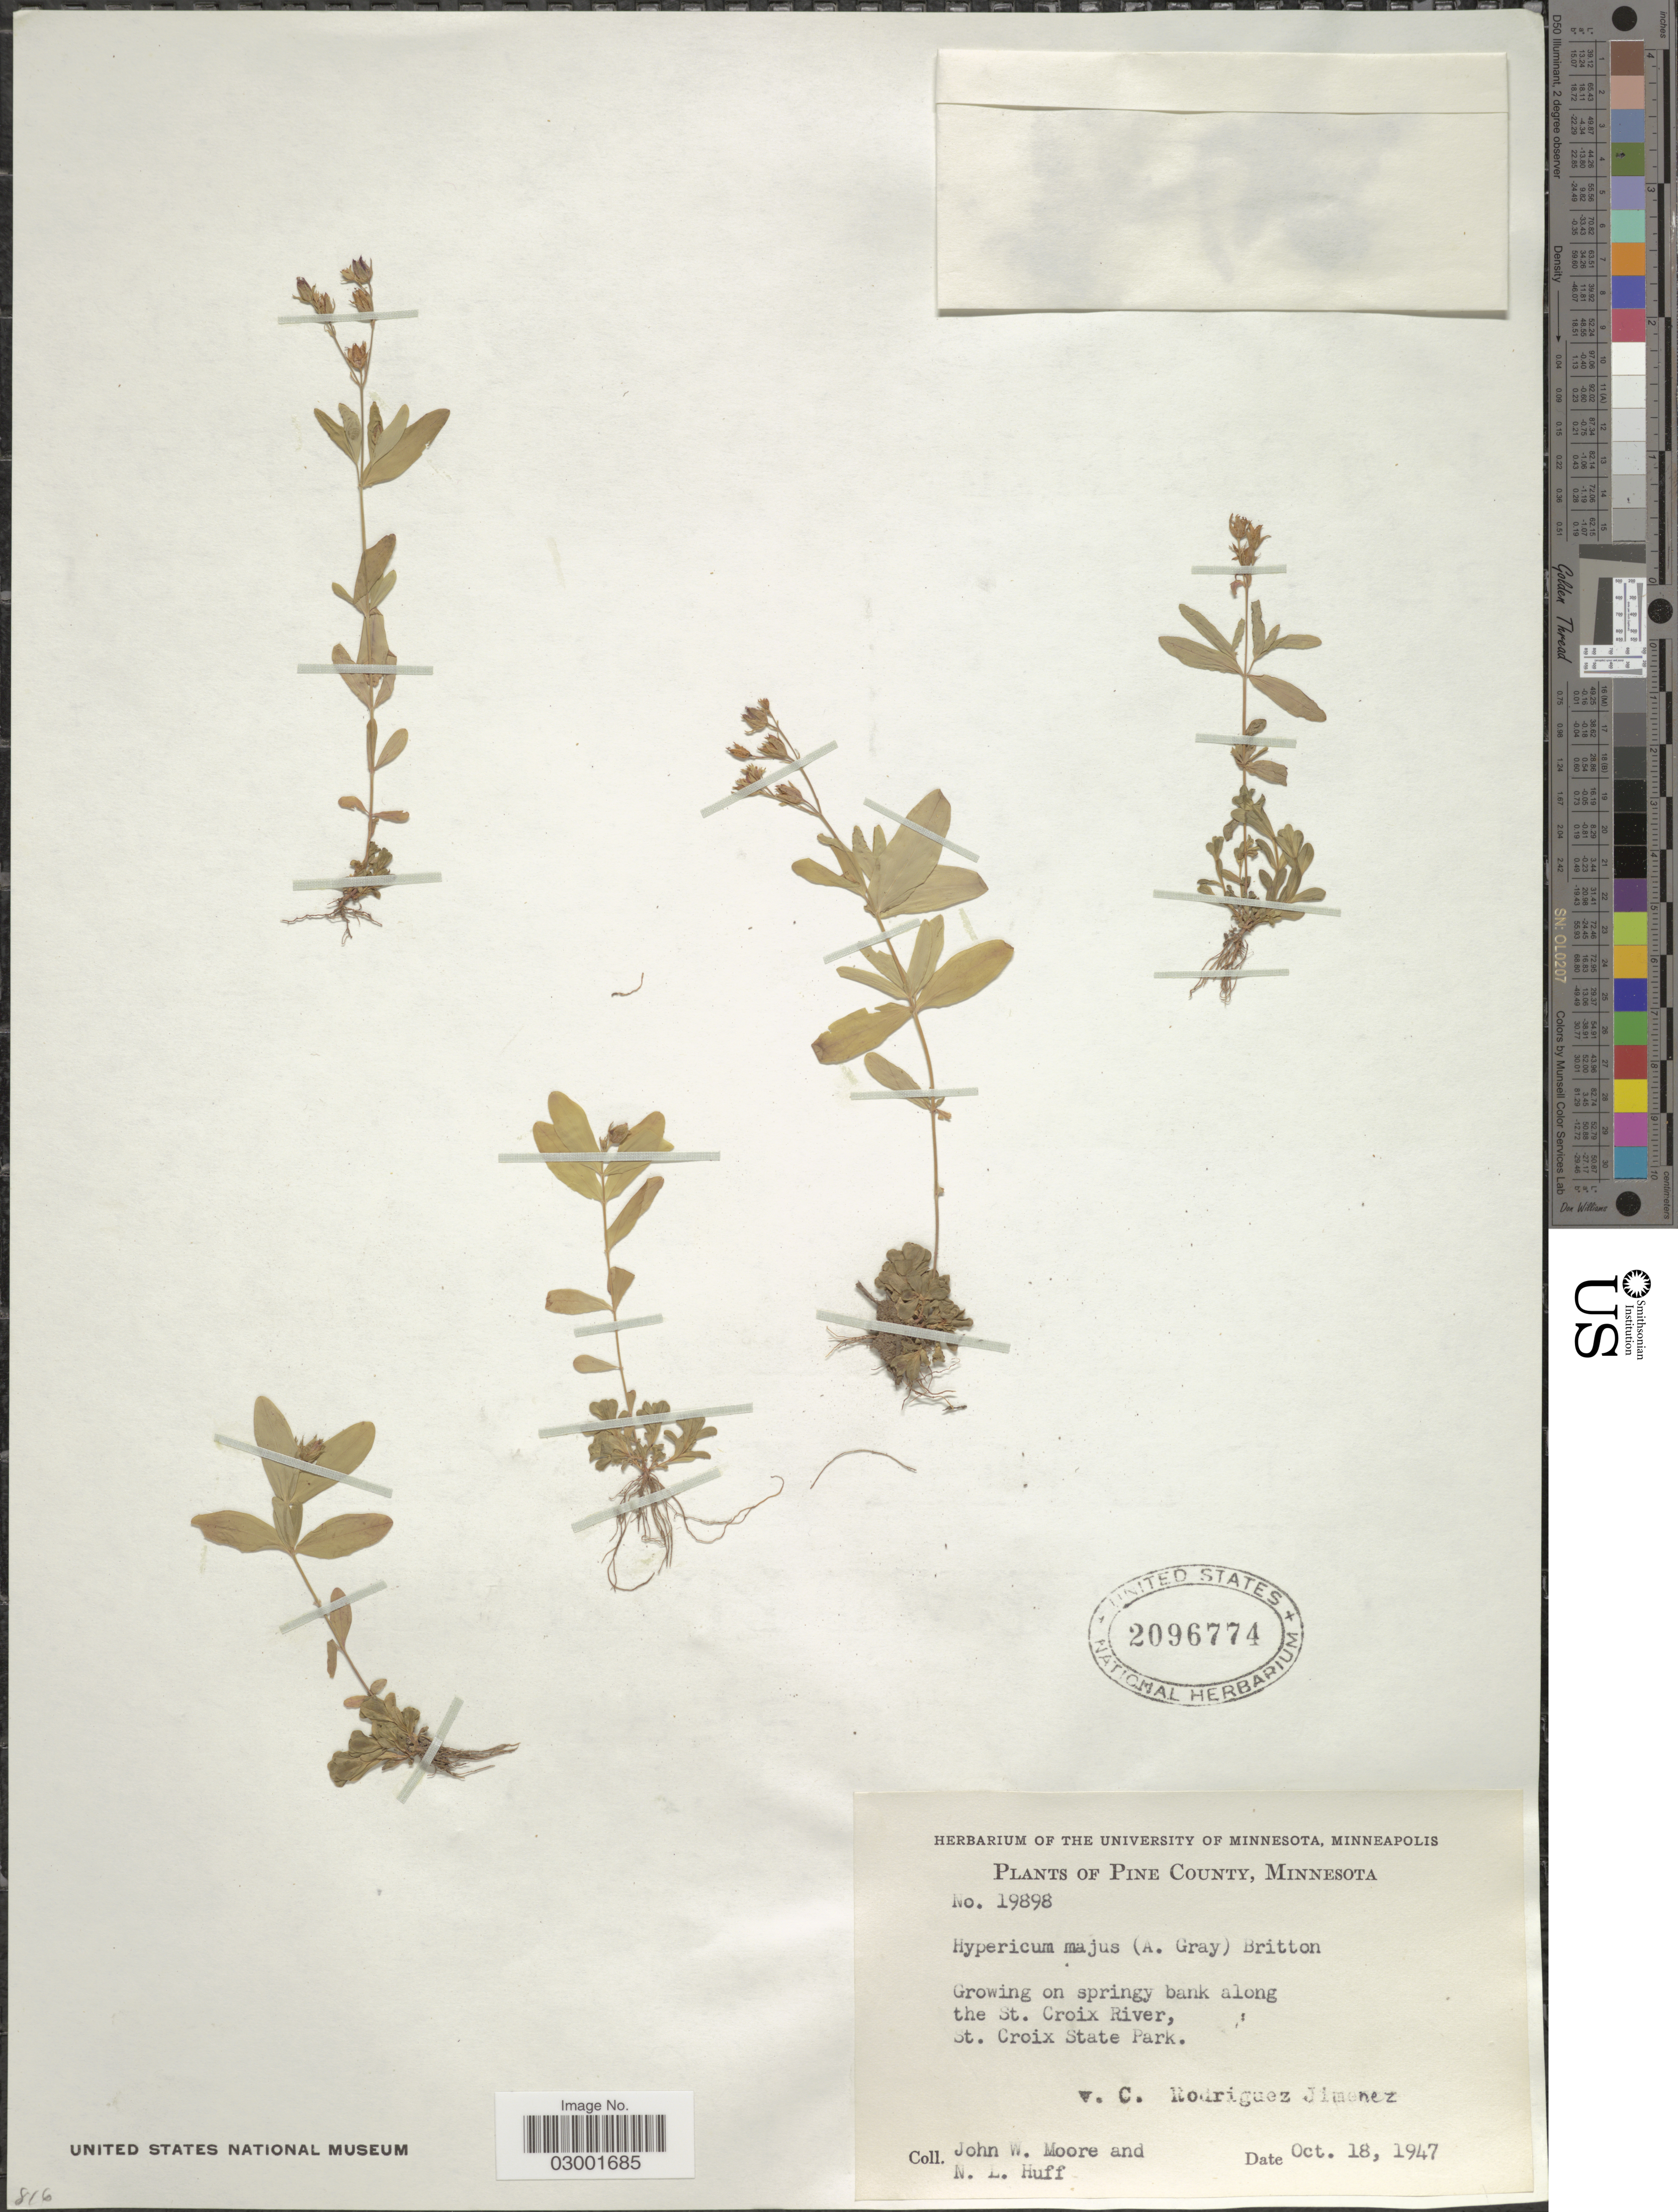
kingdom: Plantae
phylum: Tracheophyta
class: Magnoliopsida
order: Malpighiales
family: Hypericaceae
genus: Hypericum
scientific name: Hypericum majus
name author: (A. Gray) Britton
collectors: J. Moore & N. Huff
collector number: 19898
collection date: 1947-10-18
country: United States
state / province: Minnesota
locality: Pine County. Growing on springy bank along the St. Croix River, St. Croix State Park.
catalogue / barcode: US 2096774